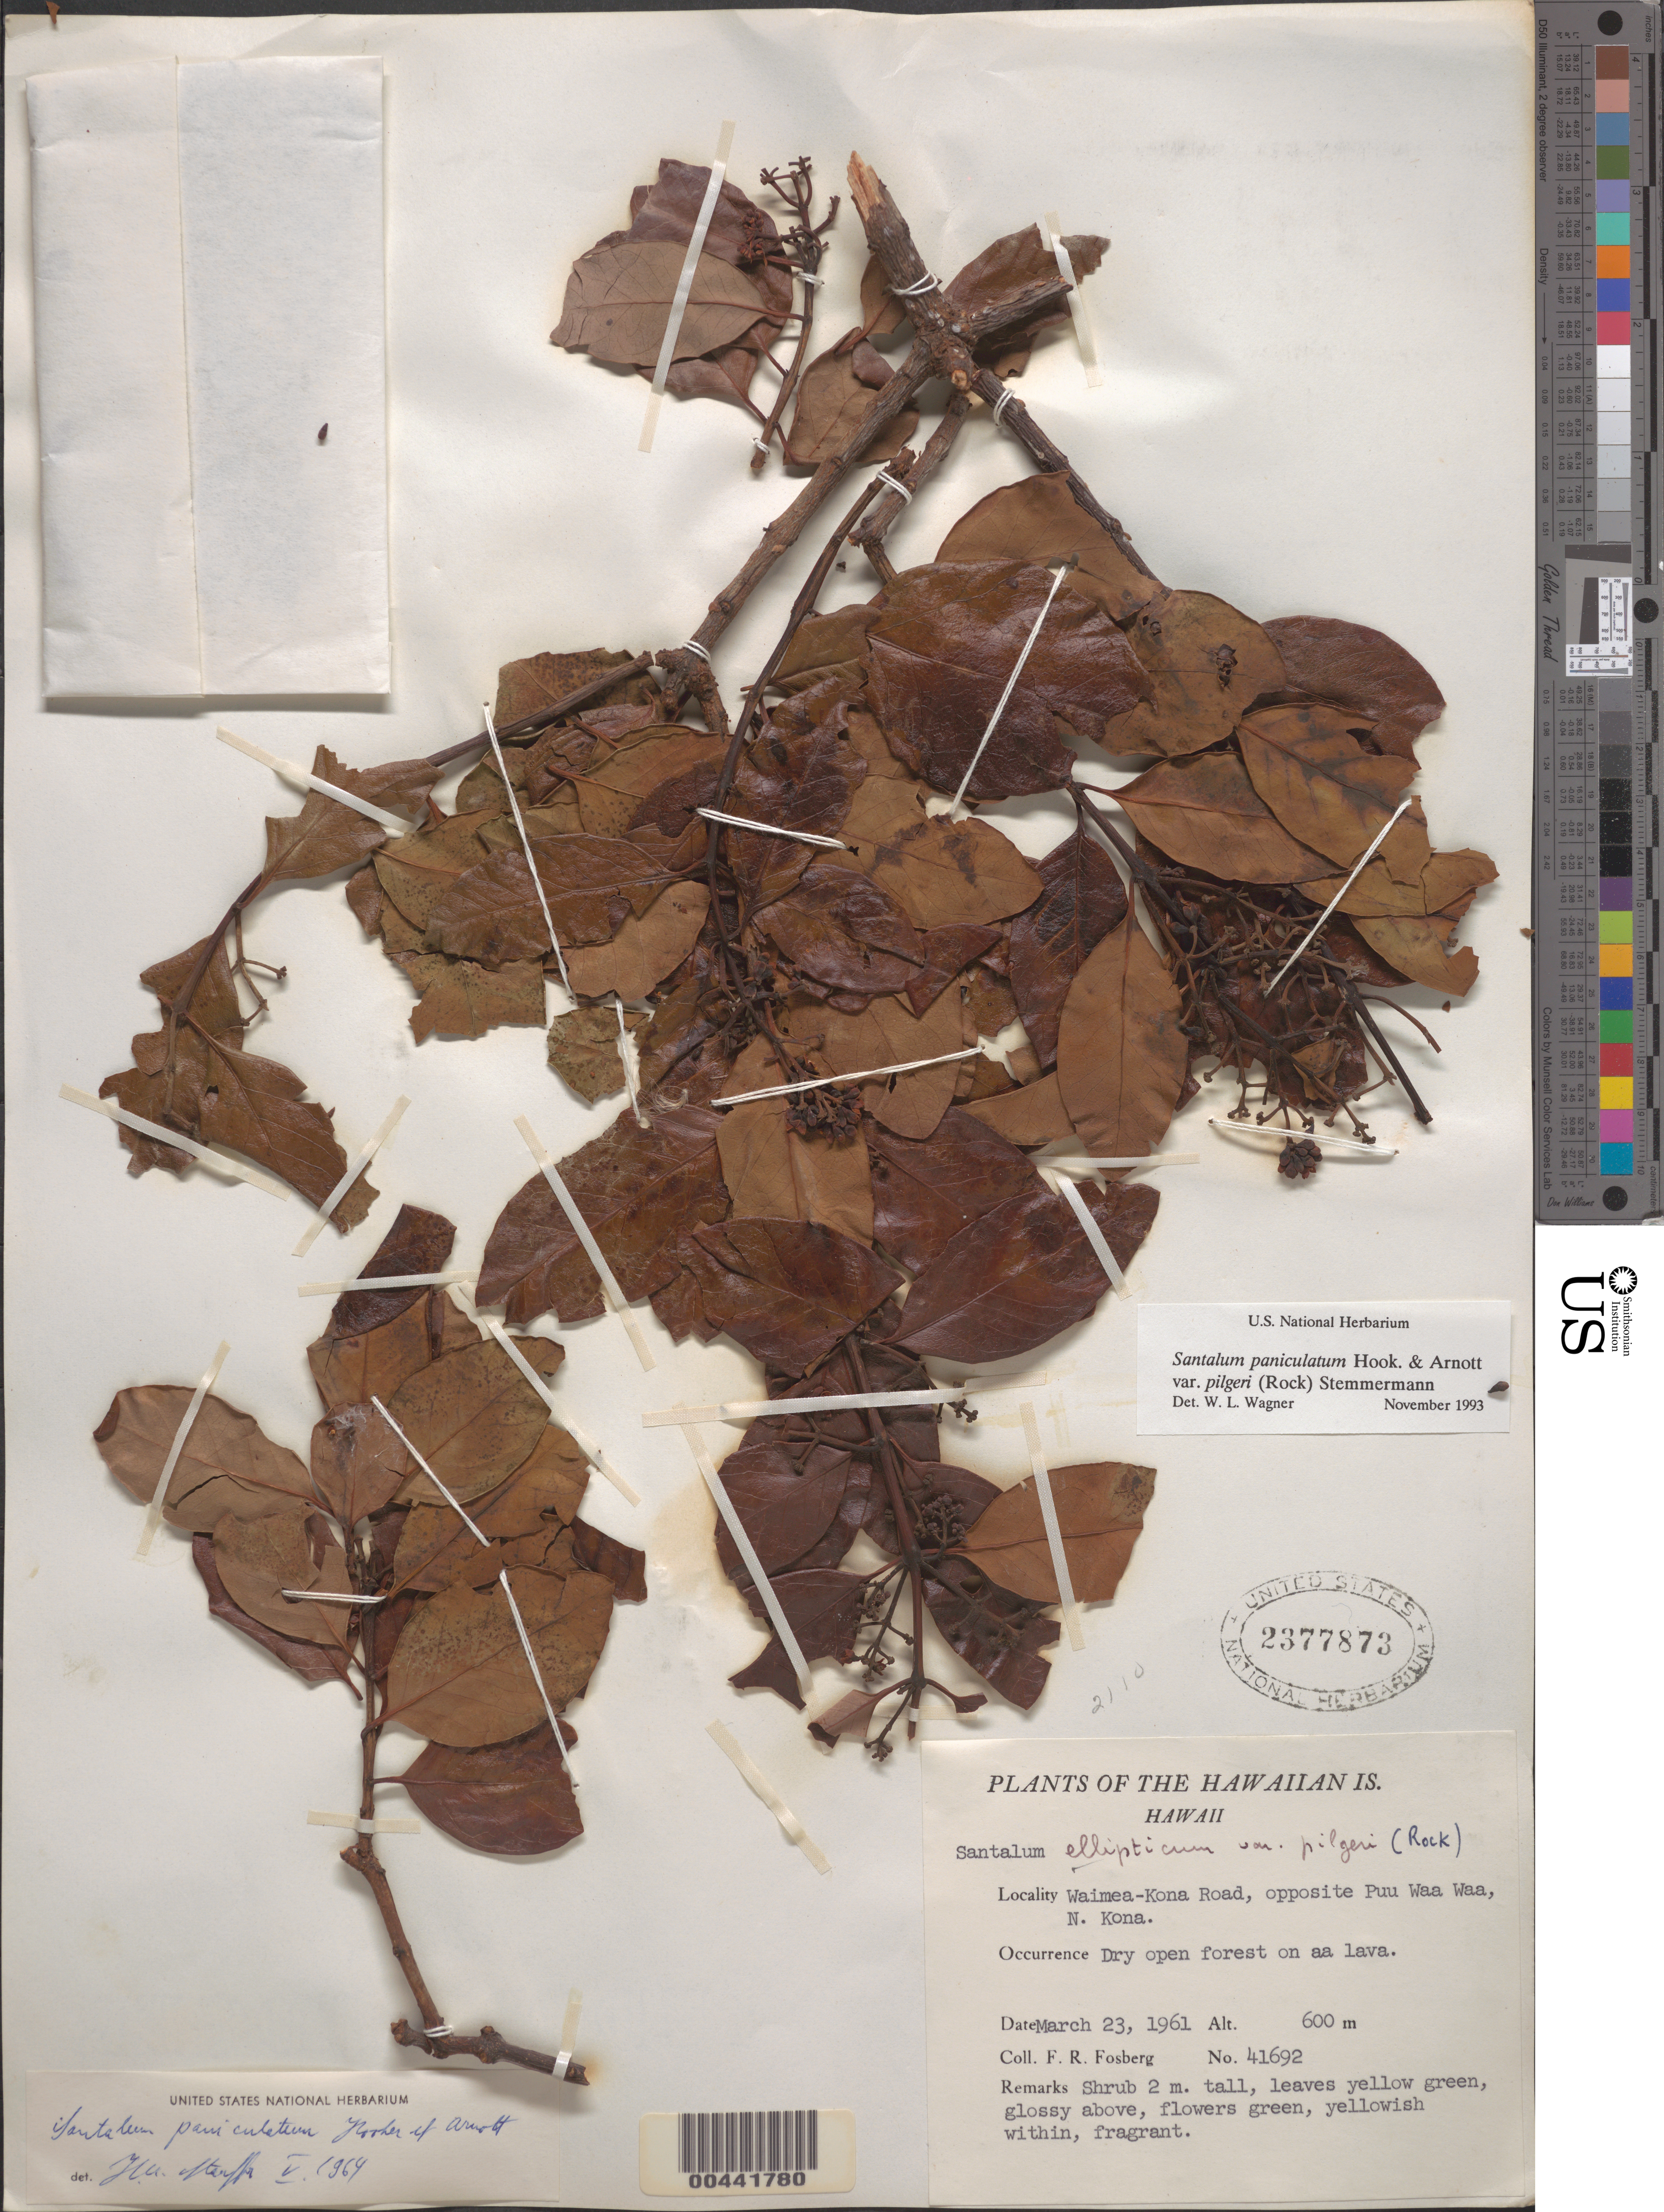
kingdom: Plantae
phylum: Tracheophyta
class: Magnoliopsida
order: Santalales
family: Santalaceae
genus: Santalum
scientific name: Santalum paniculatum var. pilgeri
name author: (Rock) Stemmerm.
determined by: Wagner, W. L., (BOT), Smithsonian Institution - National Museum of Natural History (UNITED STATES)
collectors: F. R. Fosberg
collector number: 41692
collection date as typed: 23 Mar 1961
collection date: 1961-03-23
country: United States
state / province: Hawaii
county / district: Hawaii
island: Hawaii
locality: Waimea-Kona Road, opposite Puu Waa Waa, N. Kona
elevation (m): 600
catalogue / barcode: US 2377873